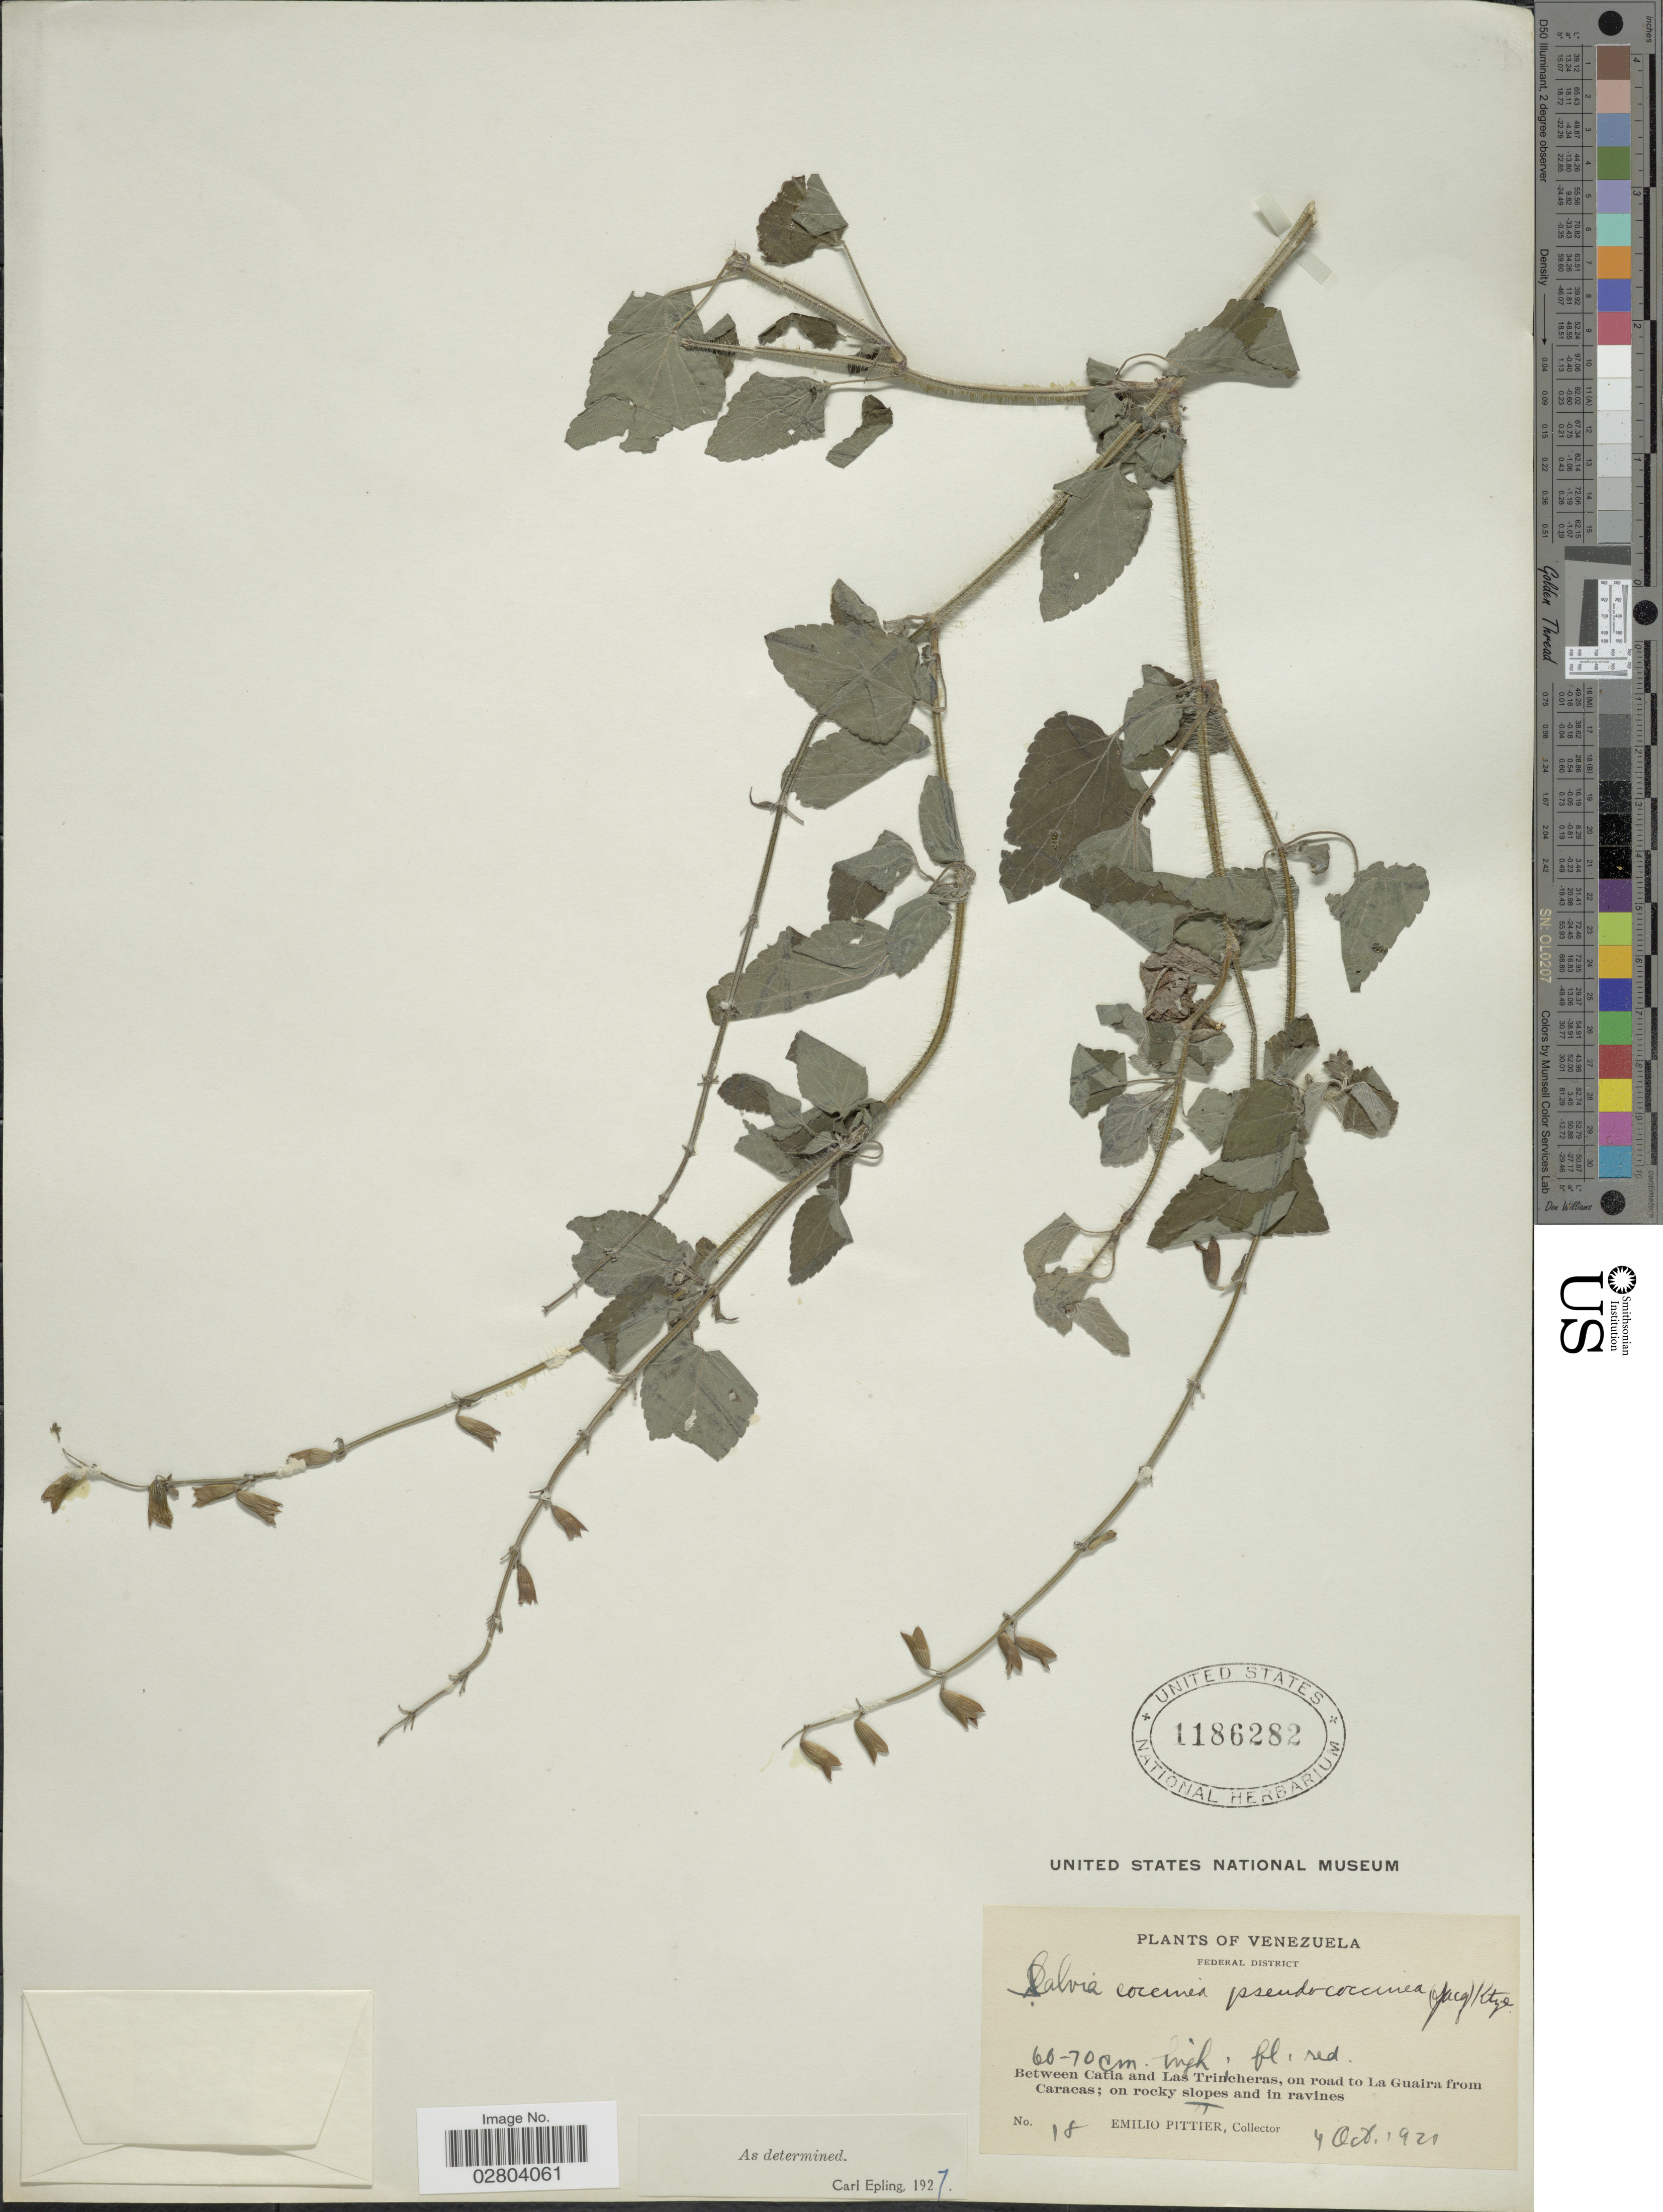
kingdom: Plantae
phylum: Tracheophyta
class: Magnoliopsida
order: Lamiales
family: Lamiaceae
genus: Salvia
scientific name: Salvia coccinea 'Naples Lavender'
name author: L. f. ex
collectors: E. Pittier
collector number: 18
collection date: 1921-10-04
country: Venezuela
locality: Federal District. Between Catia and Las Trinicheras, on road to La Guaira from Caracas; on rocky slopes and in ravines.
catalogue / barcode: US 1186282